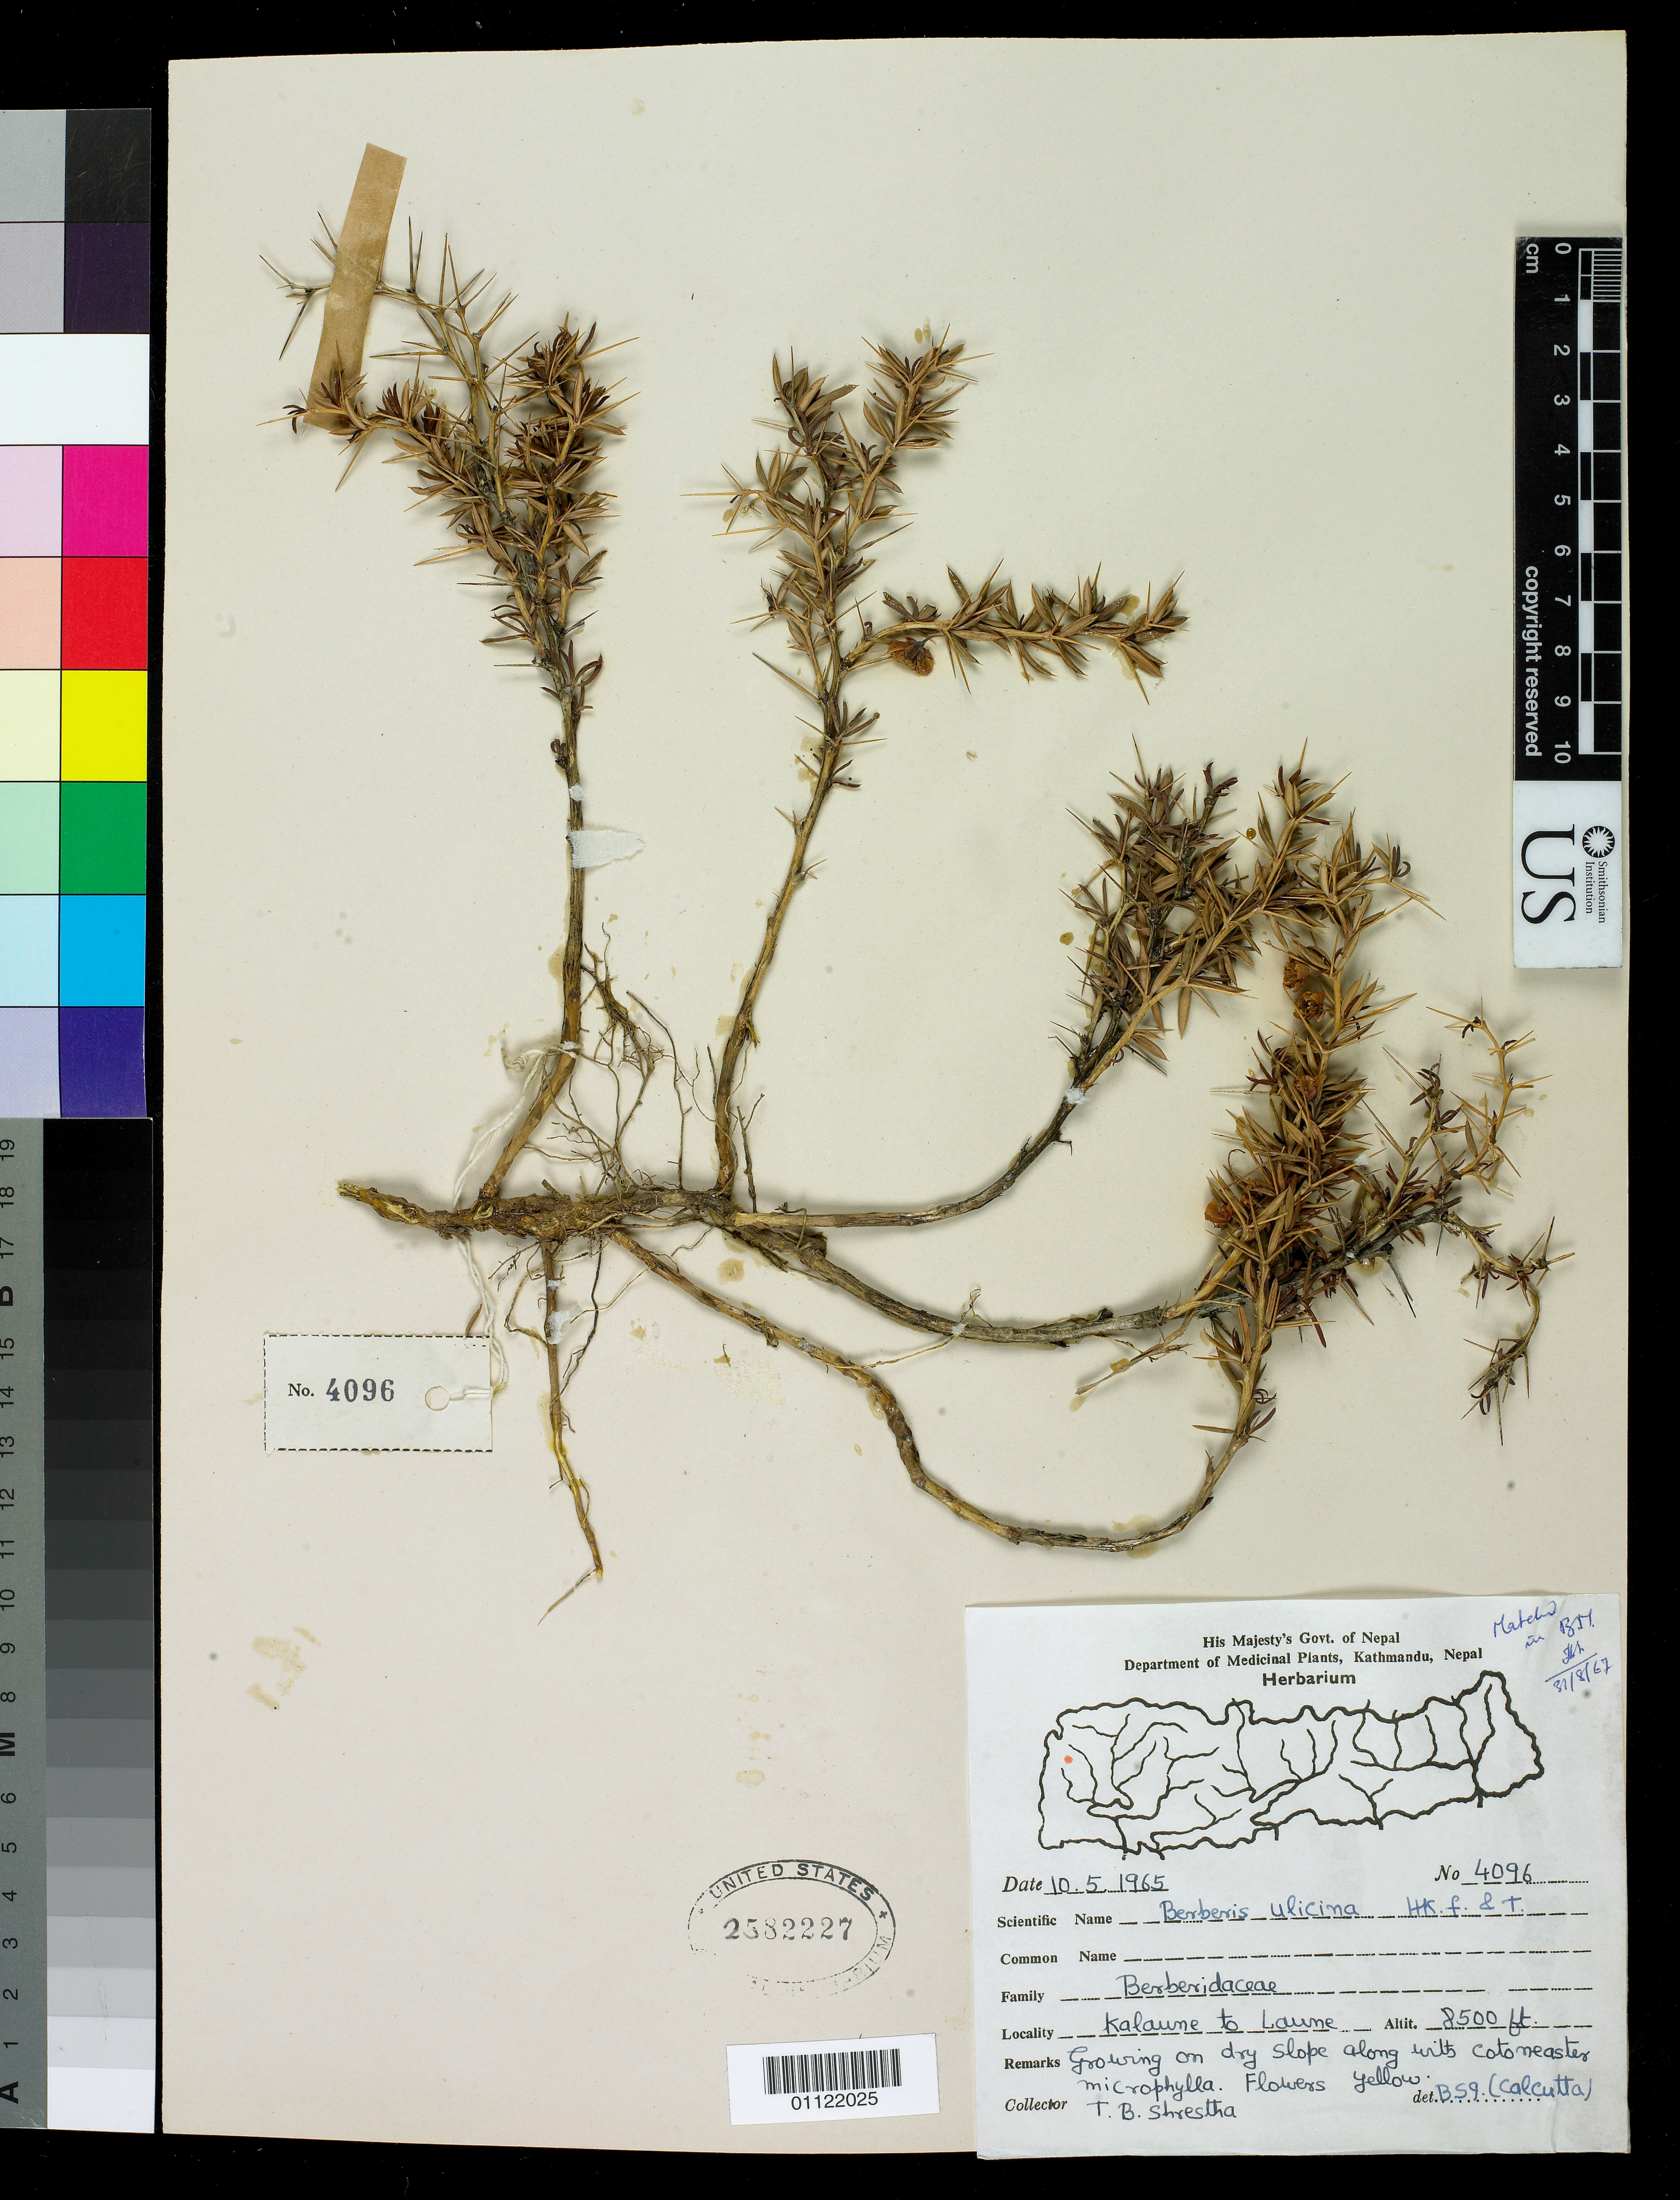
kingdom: Plantae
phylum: Tracheophyta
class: Magnoliopsida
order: Ranunculales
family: Berberidaceae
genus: Berberis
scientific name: Berberis ulicina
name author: Hook. f. & Thoms.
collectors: T. B. Shrestha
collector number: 4096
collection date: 1965-05-10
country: Nepal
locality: Kalaune to Laune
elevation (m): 2591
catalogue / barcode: US 2582227